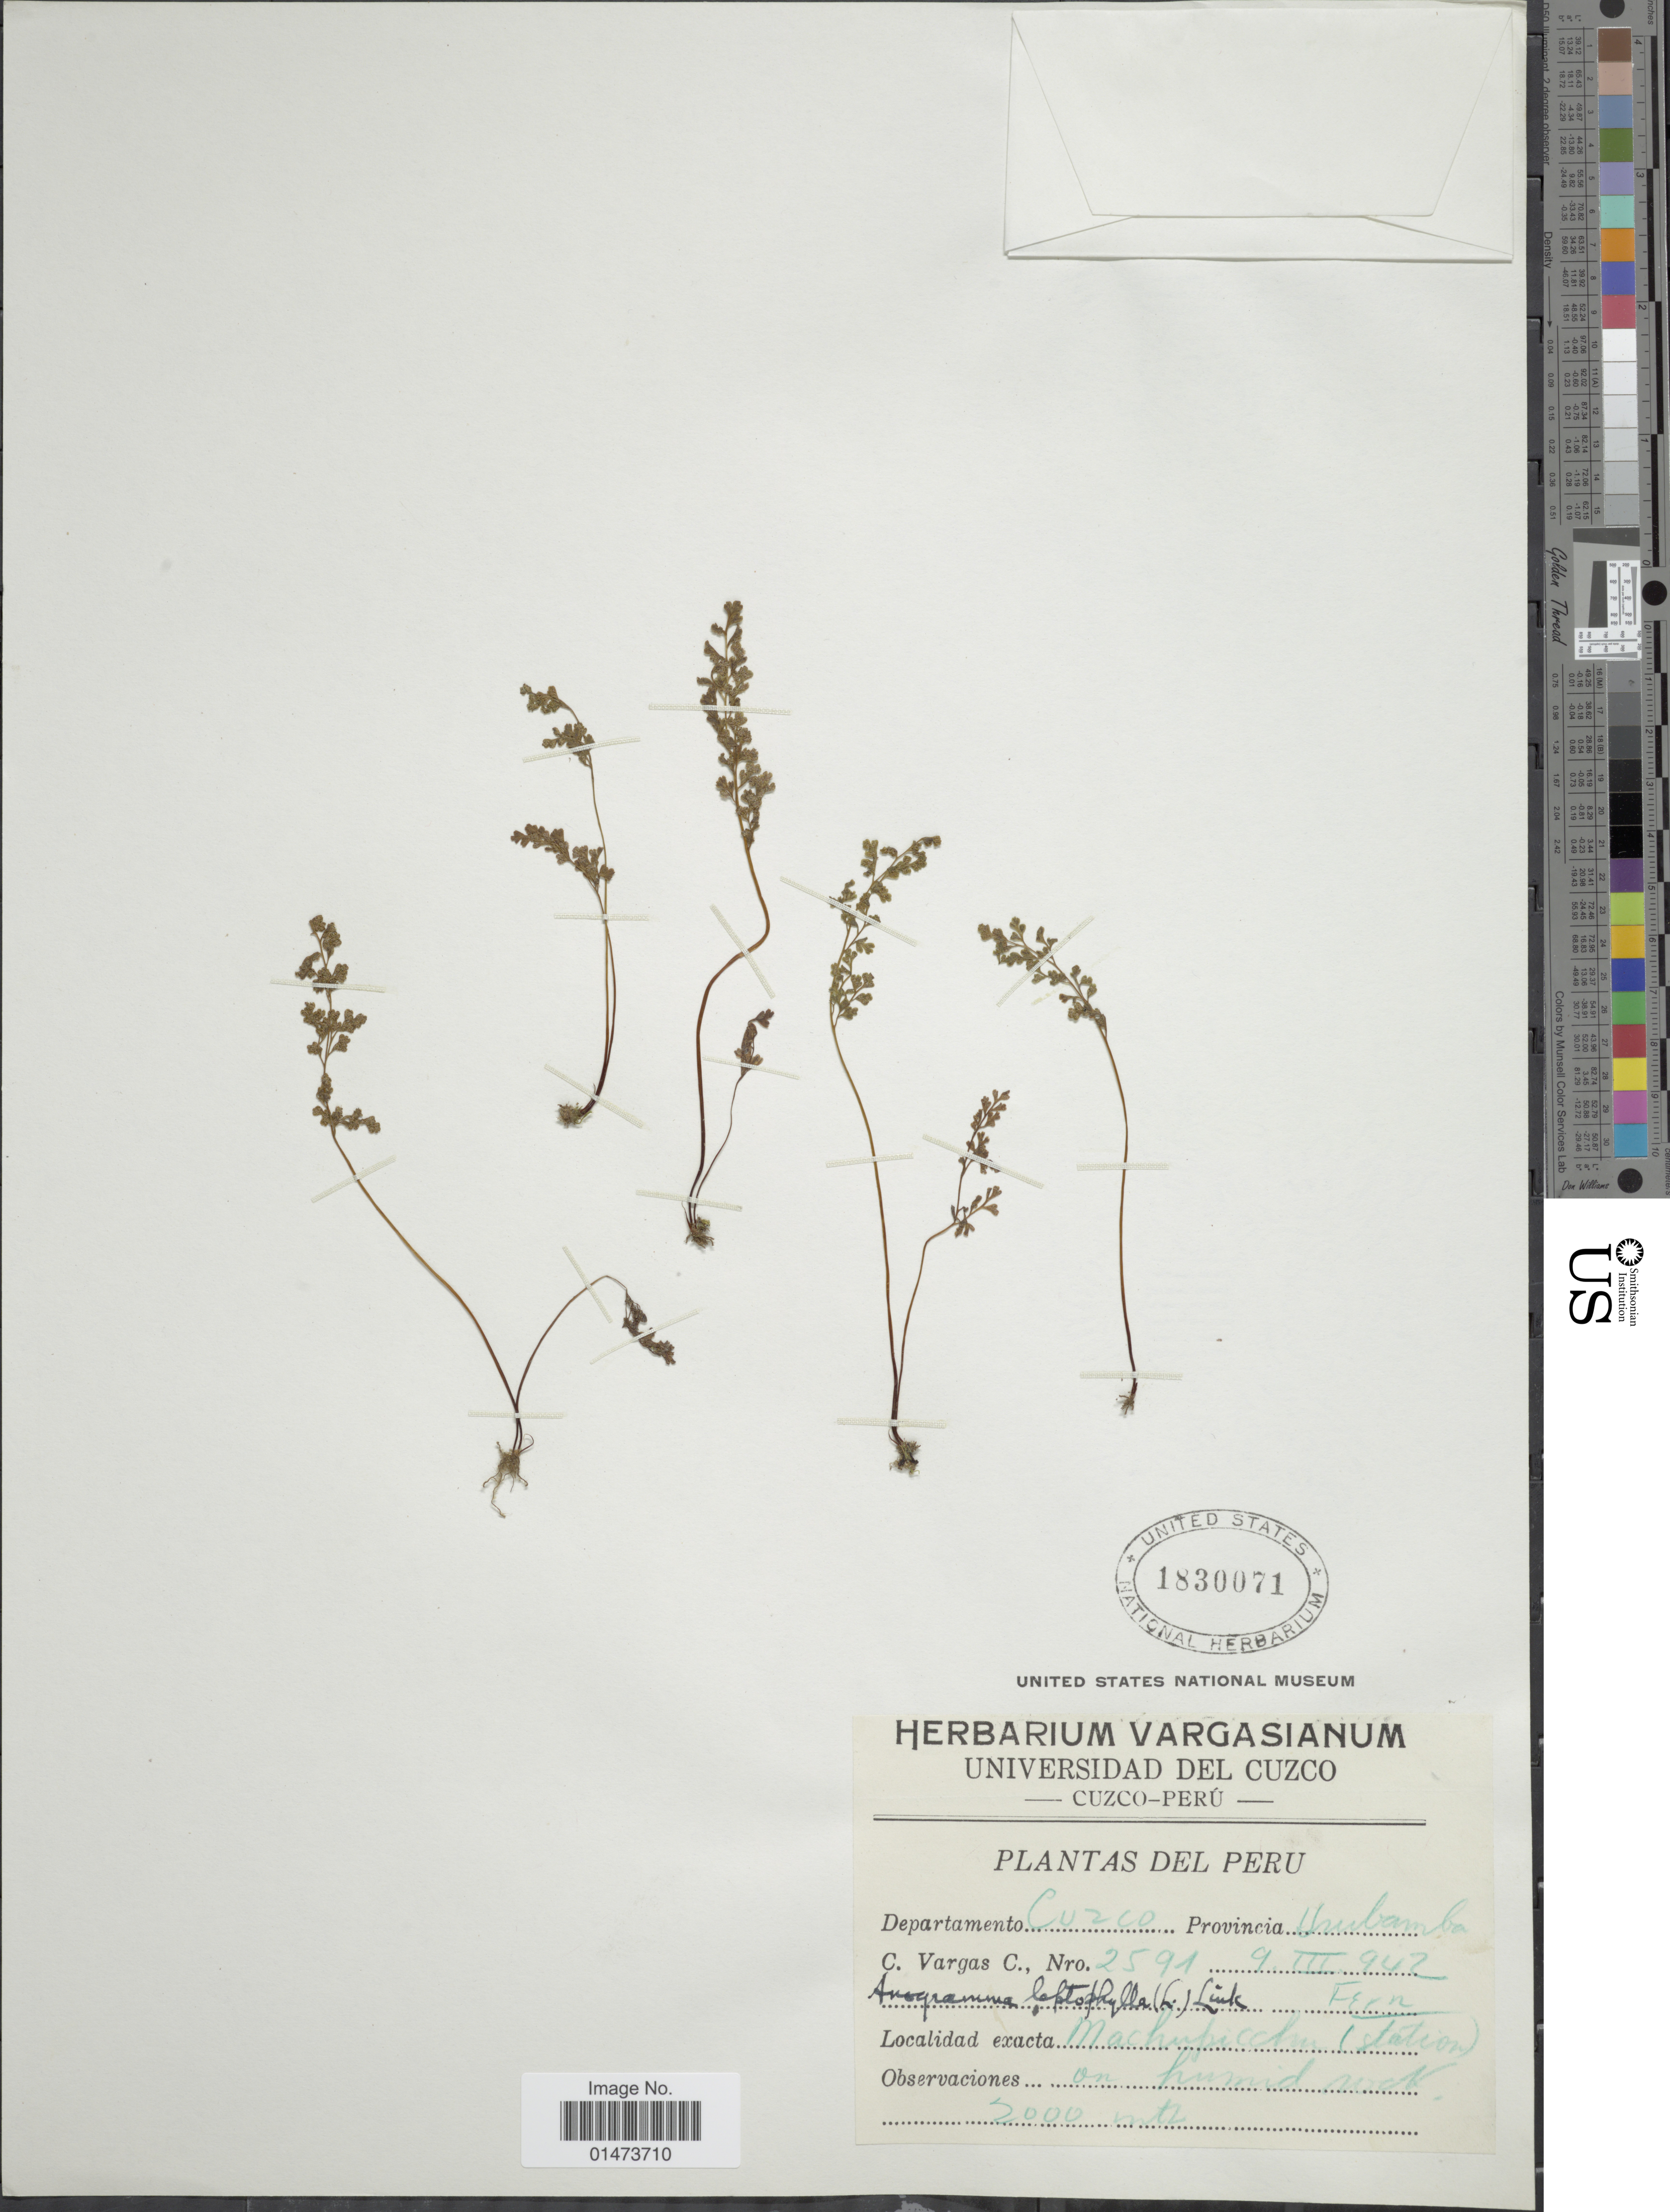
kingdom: Plantae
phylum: Tracheophyta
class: Polypodiopsida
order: Polypodiales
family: Pteridaceae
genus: Anogramma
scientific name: Anogramma leptophylla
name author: (L.) Link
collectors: C. Vargas Calderón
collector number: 2591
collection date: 1942-03-09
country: Peru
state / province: Cusco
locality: Cuzco, Prov. Urubamba, Muchupicchu (station).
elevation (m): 2000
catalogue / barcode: US 1830071